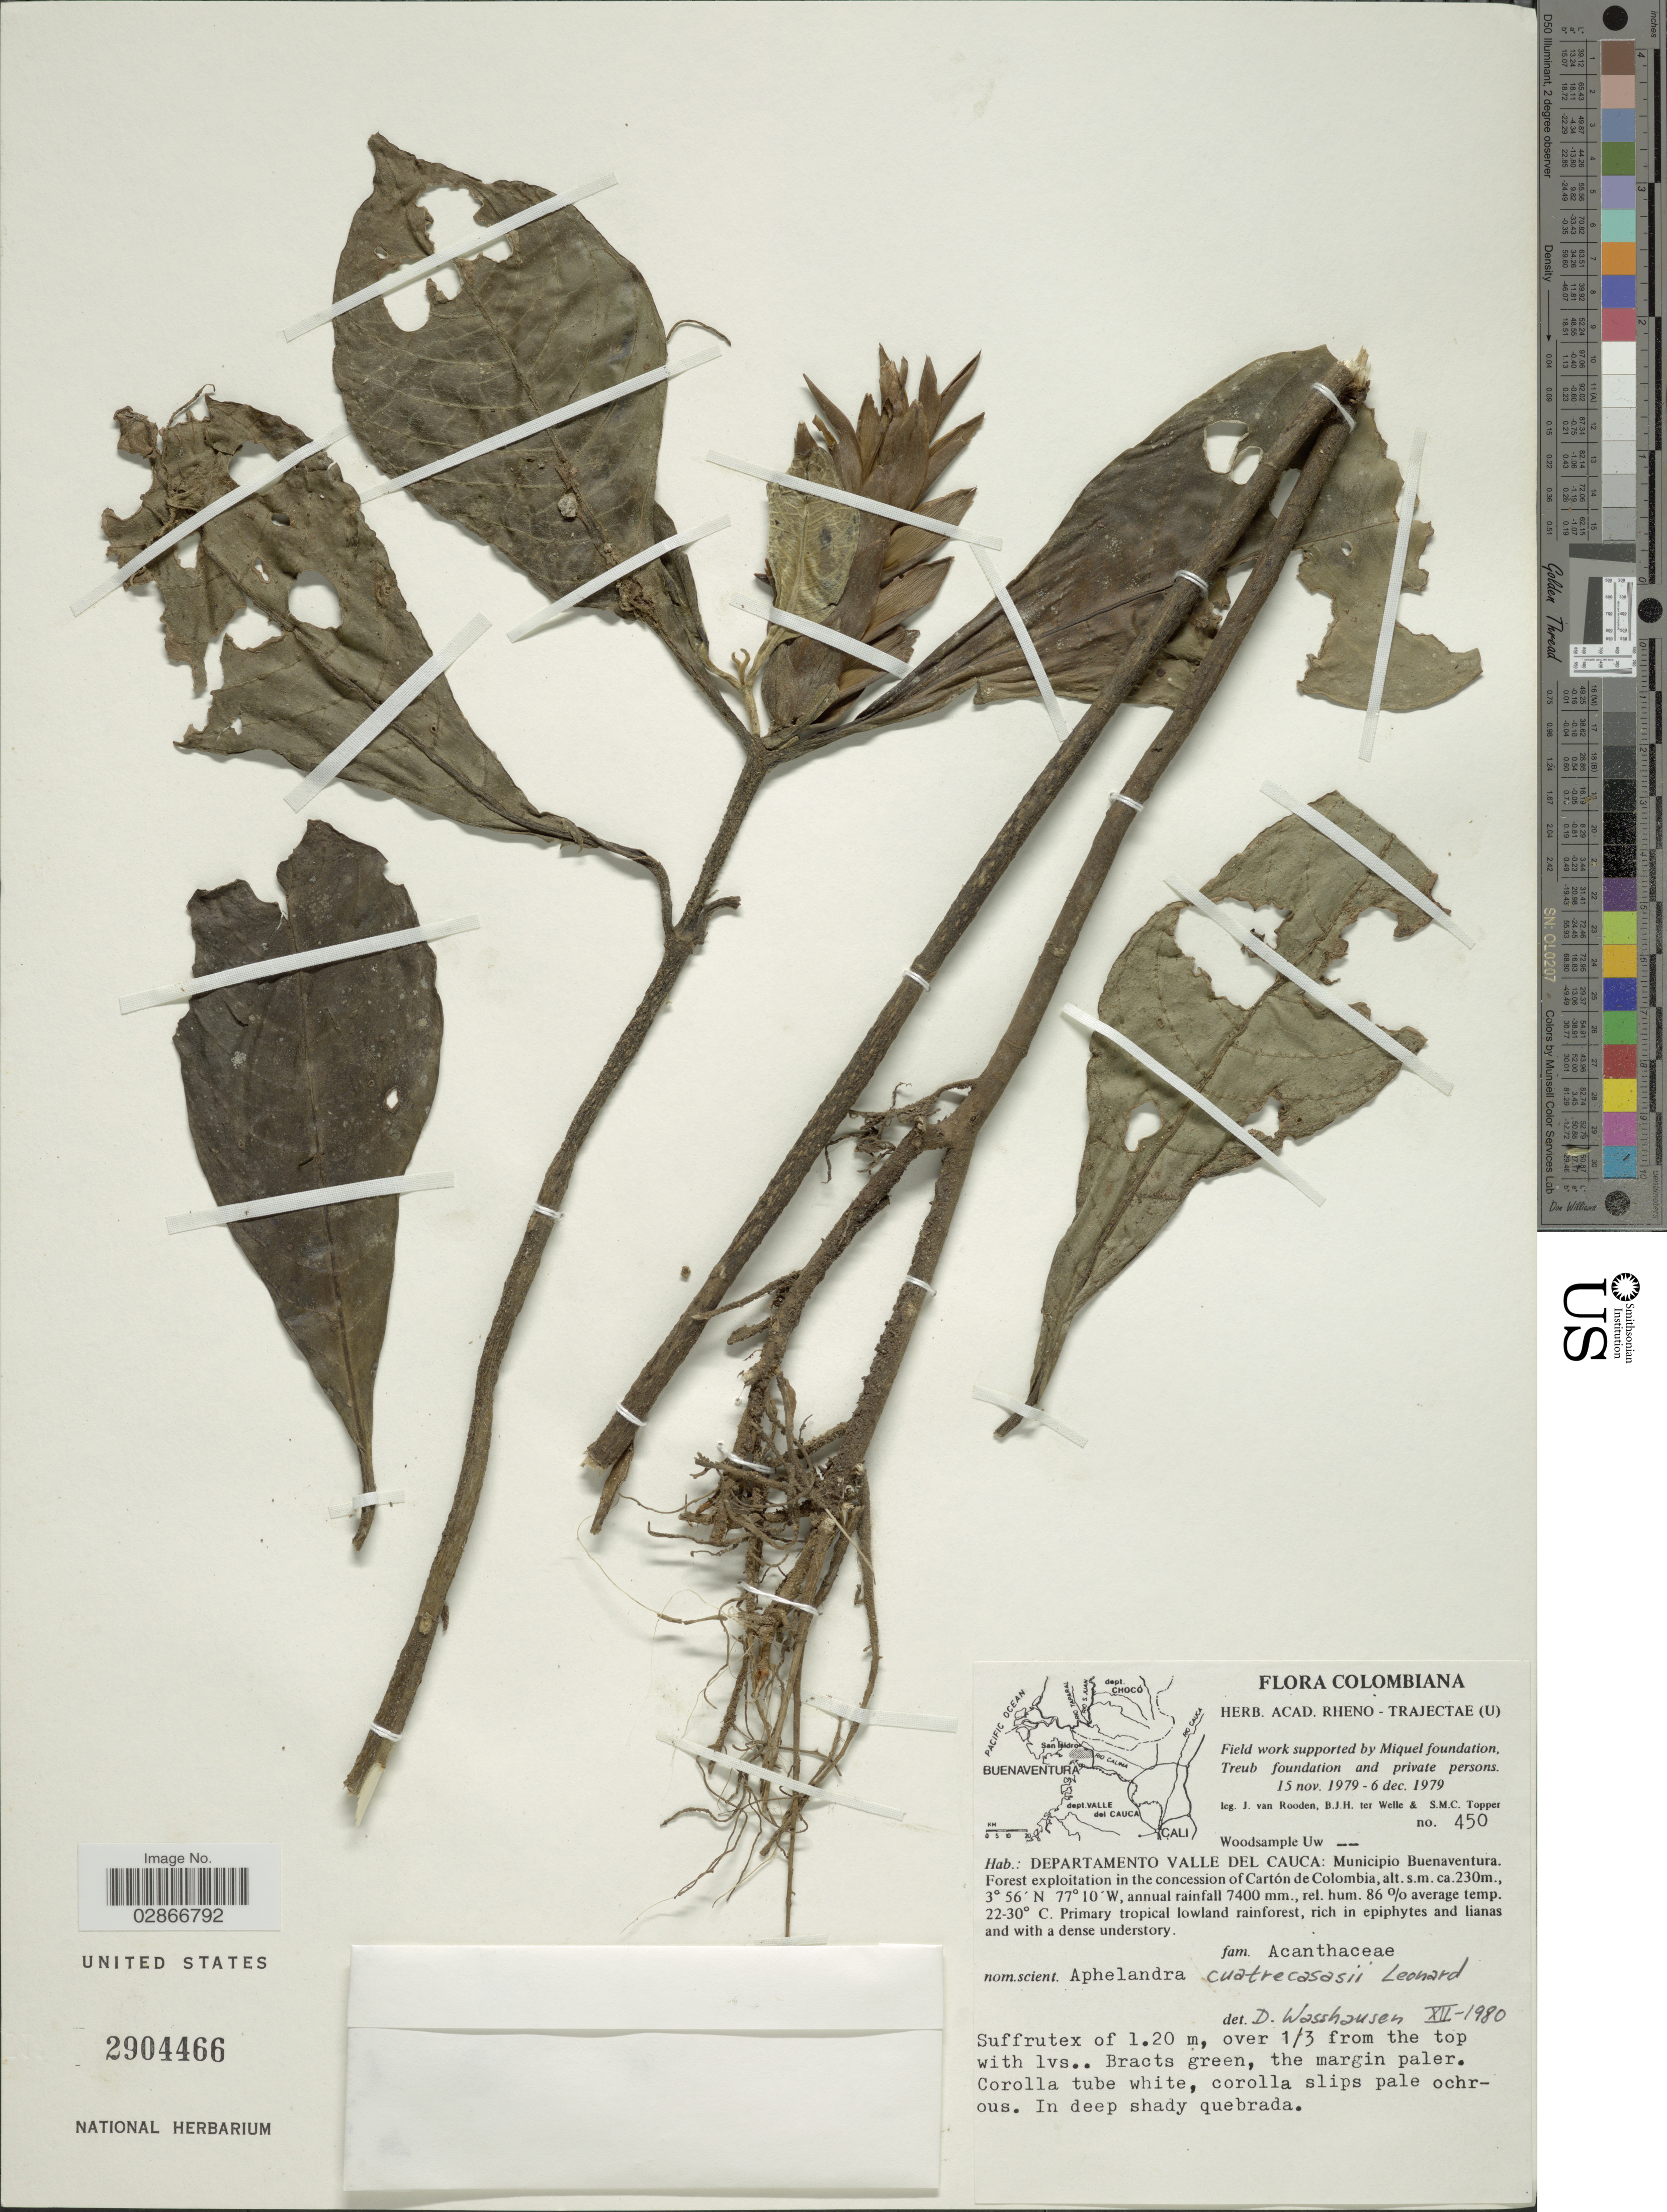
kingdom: Plantae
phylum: Tracheophyta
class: Magnoliopsida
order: Lamiales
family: Acanthaceae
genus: Aphelandra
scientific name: Aphelandra cuatrecasasii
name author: Leonard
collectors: J. Van Rooden, B. ter Welle & S. Topper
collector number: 450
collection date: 1979-11-15/1979-12-06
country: Colombia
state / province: Valle del Cauca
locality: Departamento Valle del Cauca: Municipio Buenaventura. Forest exploitation in the concession of Cartón de Colombia.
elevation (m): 230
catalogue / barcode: US 2904466